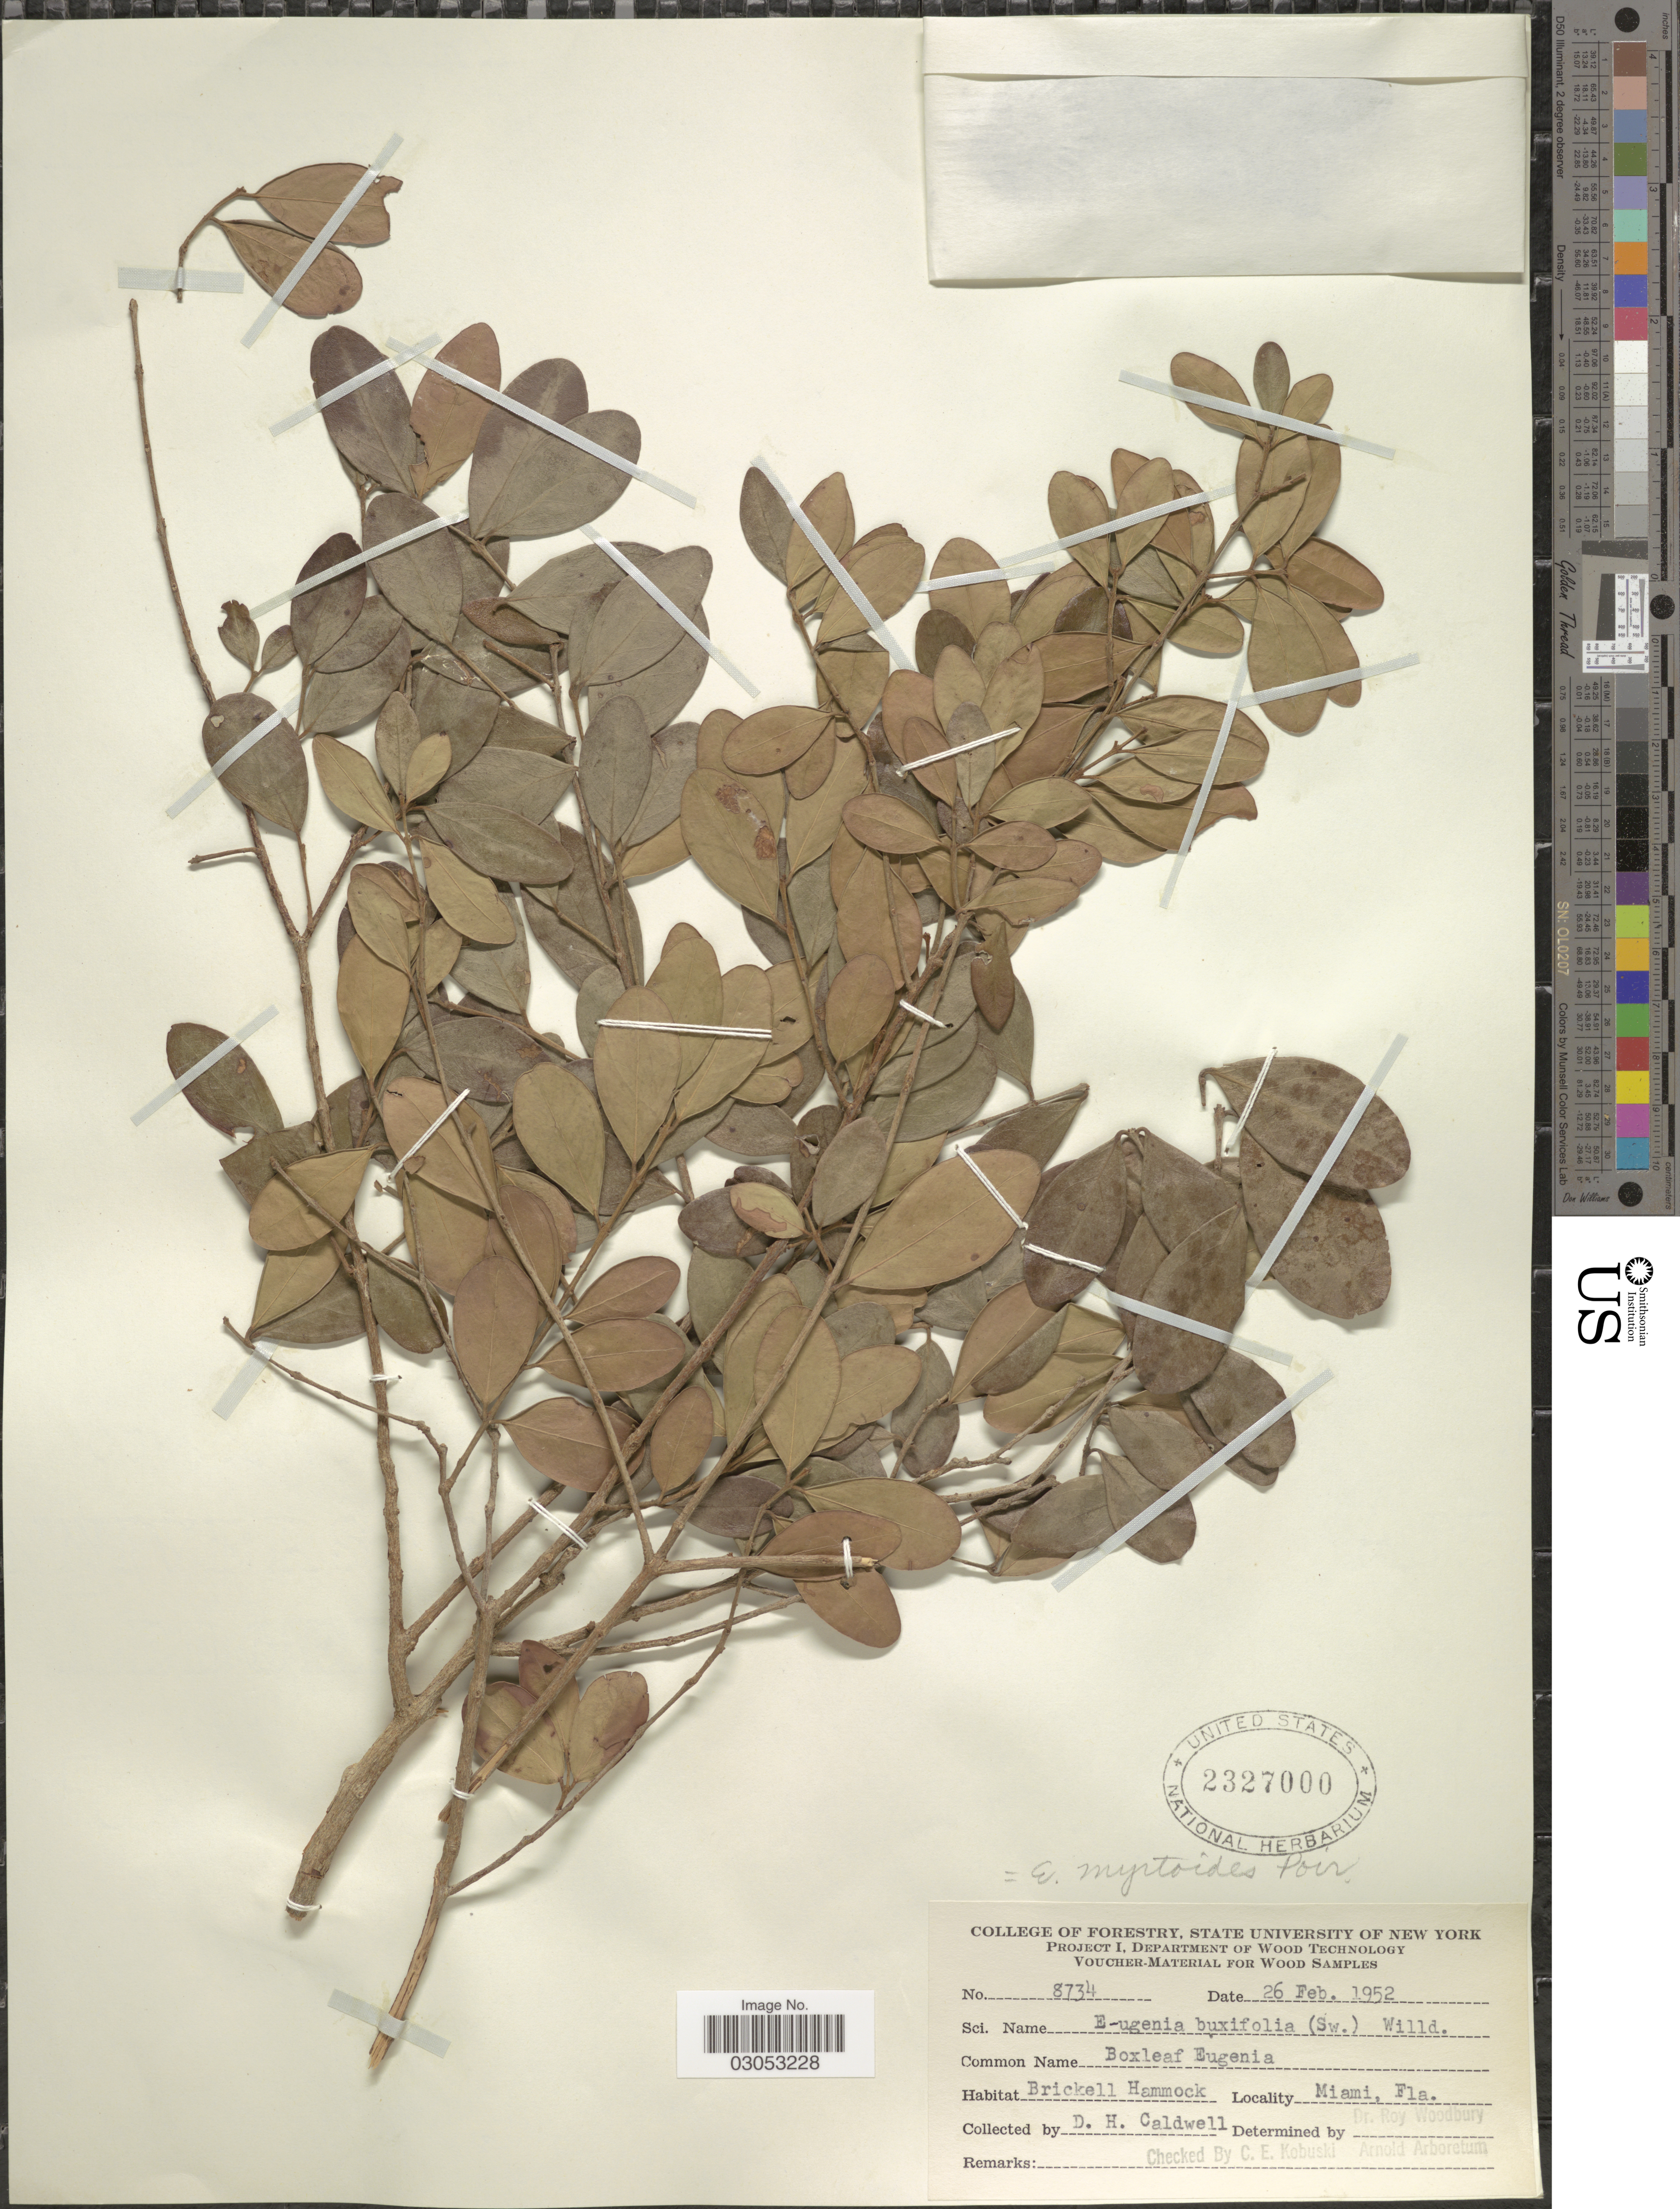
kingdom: Plantae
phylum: Tracheophyta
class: Magnoliopsida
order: Myrtales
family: Myrtaceae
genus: Eugenia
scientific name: Eugenia foetida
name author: Pers.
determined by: Strong, Mark T., (BOT), Smithsonian Institution - National Museum of Natural History (UNITED STATES)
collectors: D. H. Caldwell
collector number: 8734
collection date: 1952-02-26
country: United States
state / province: Florida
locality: Brickell Hammock, Miami, Fla.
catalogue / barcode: US 2327000